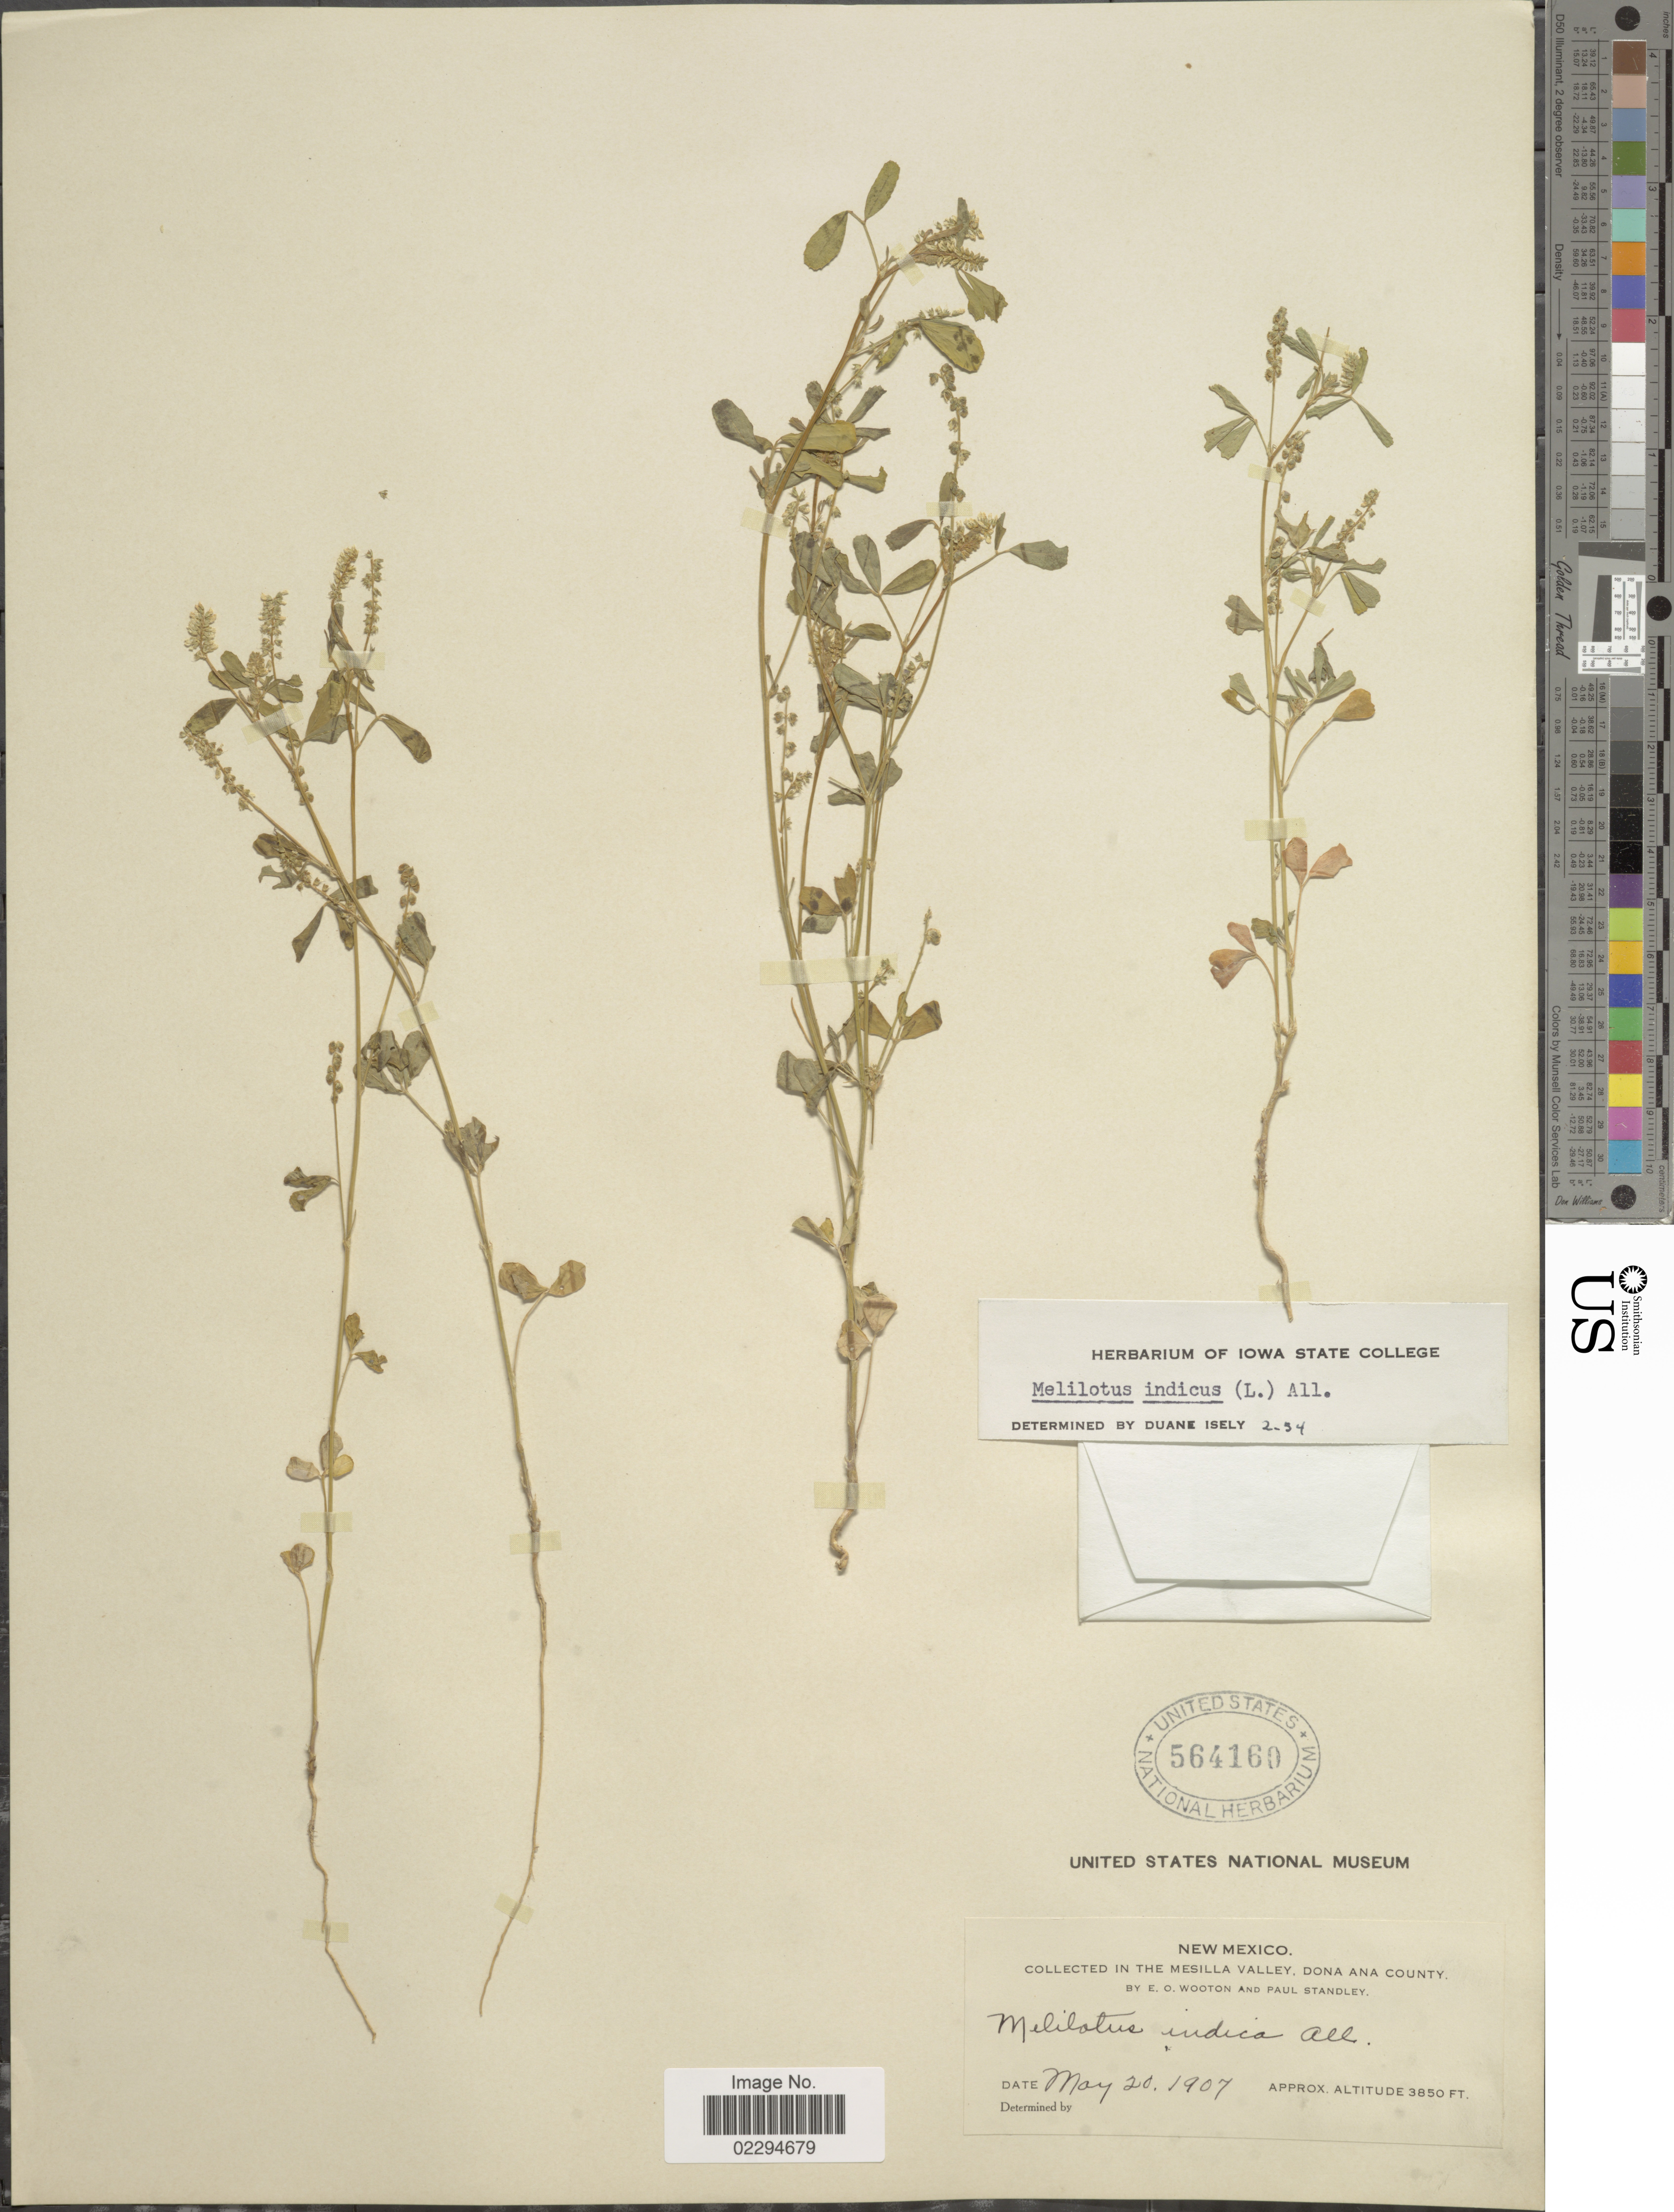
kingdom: Plantae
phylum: Tracheophyta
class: Magnoliopsida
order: Fabales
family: Fabaceae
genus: Melilotus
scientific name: Melilotus indicus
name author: (L.) All.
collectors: E. O. Wooton & P. C. Standley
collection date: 1907-05-20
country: United States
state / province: New Mexico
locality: Mesilla Valley, Dona Ana County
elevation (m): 1173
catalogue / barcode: US 564160